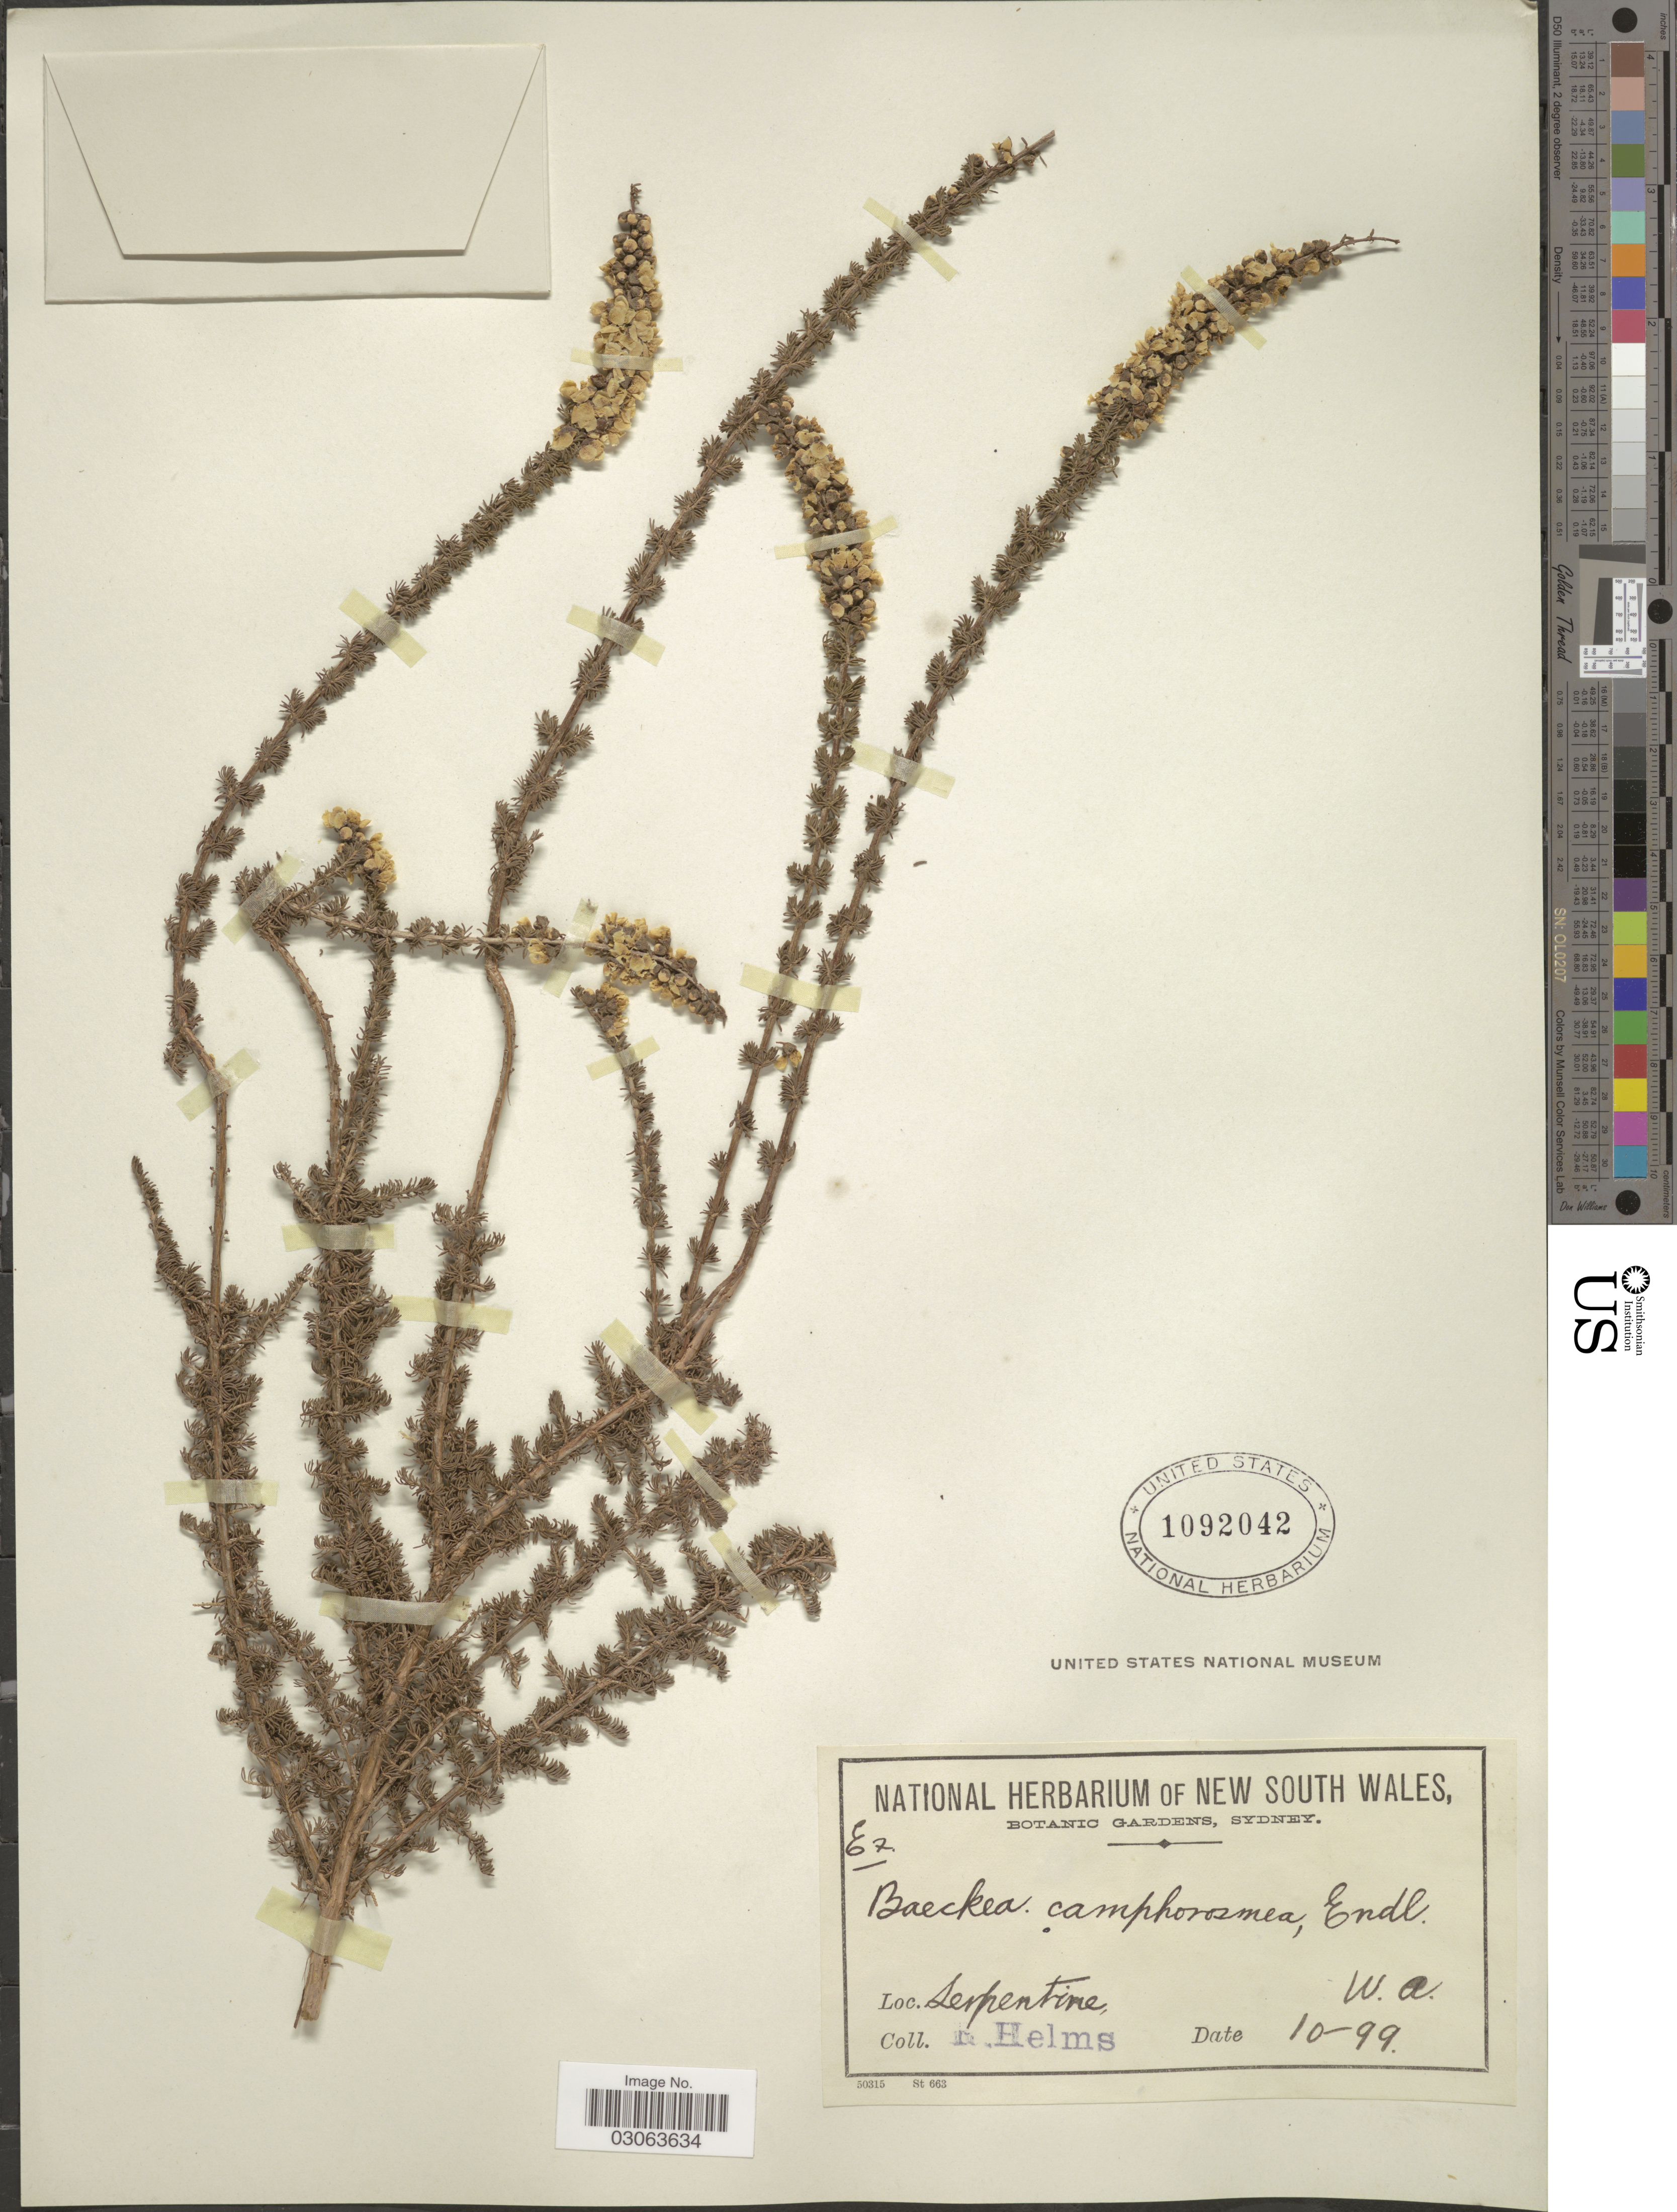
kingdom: Plantae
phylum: Tracheophyta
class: Magnoliopsida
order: Myrtales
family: Myrtaceae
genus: Babingtonia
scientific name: Babingtonia camphorosmae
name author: (Endl.) Lindl.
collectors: B. Helms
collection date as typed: Transcribed d/m/y: /10/99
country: Australia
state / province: Western Australia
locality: Serpentine.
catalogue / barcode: US 1092042